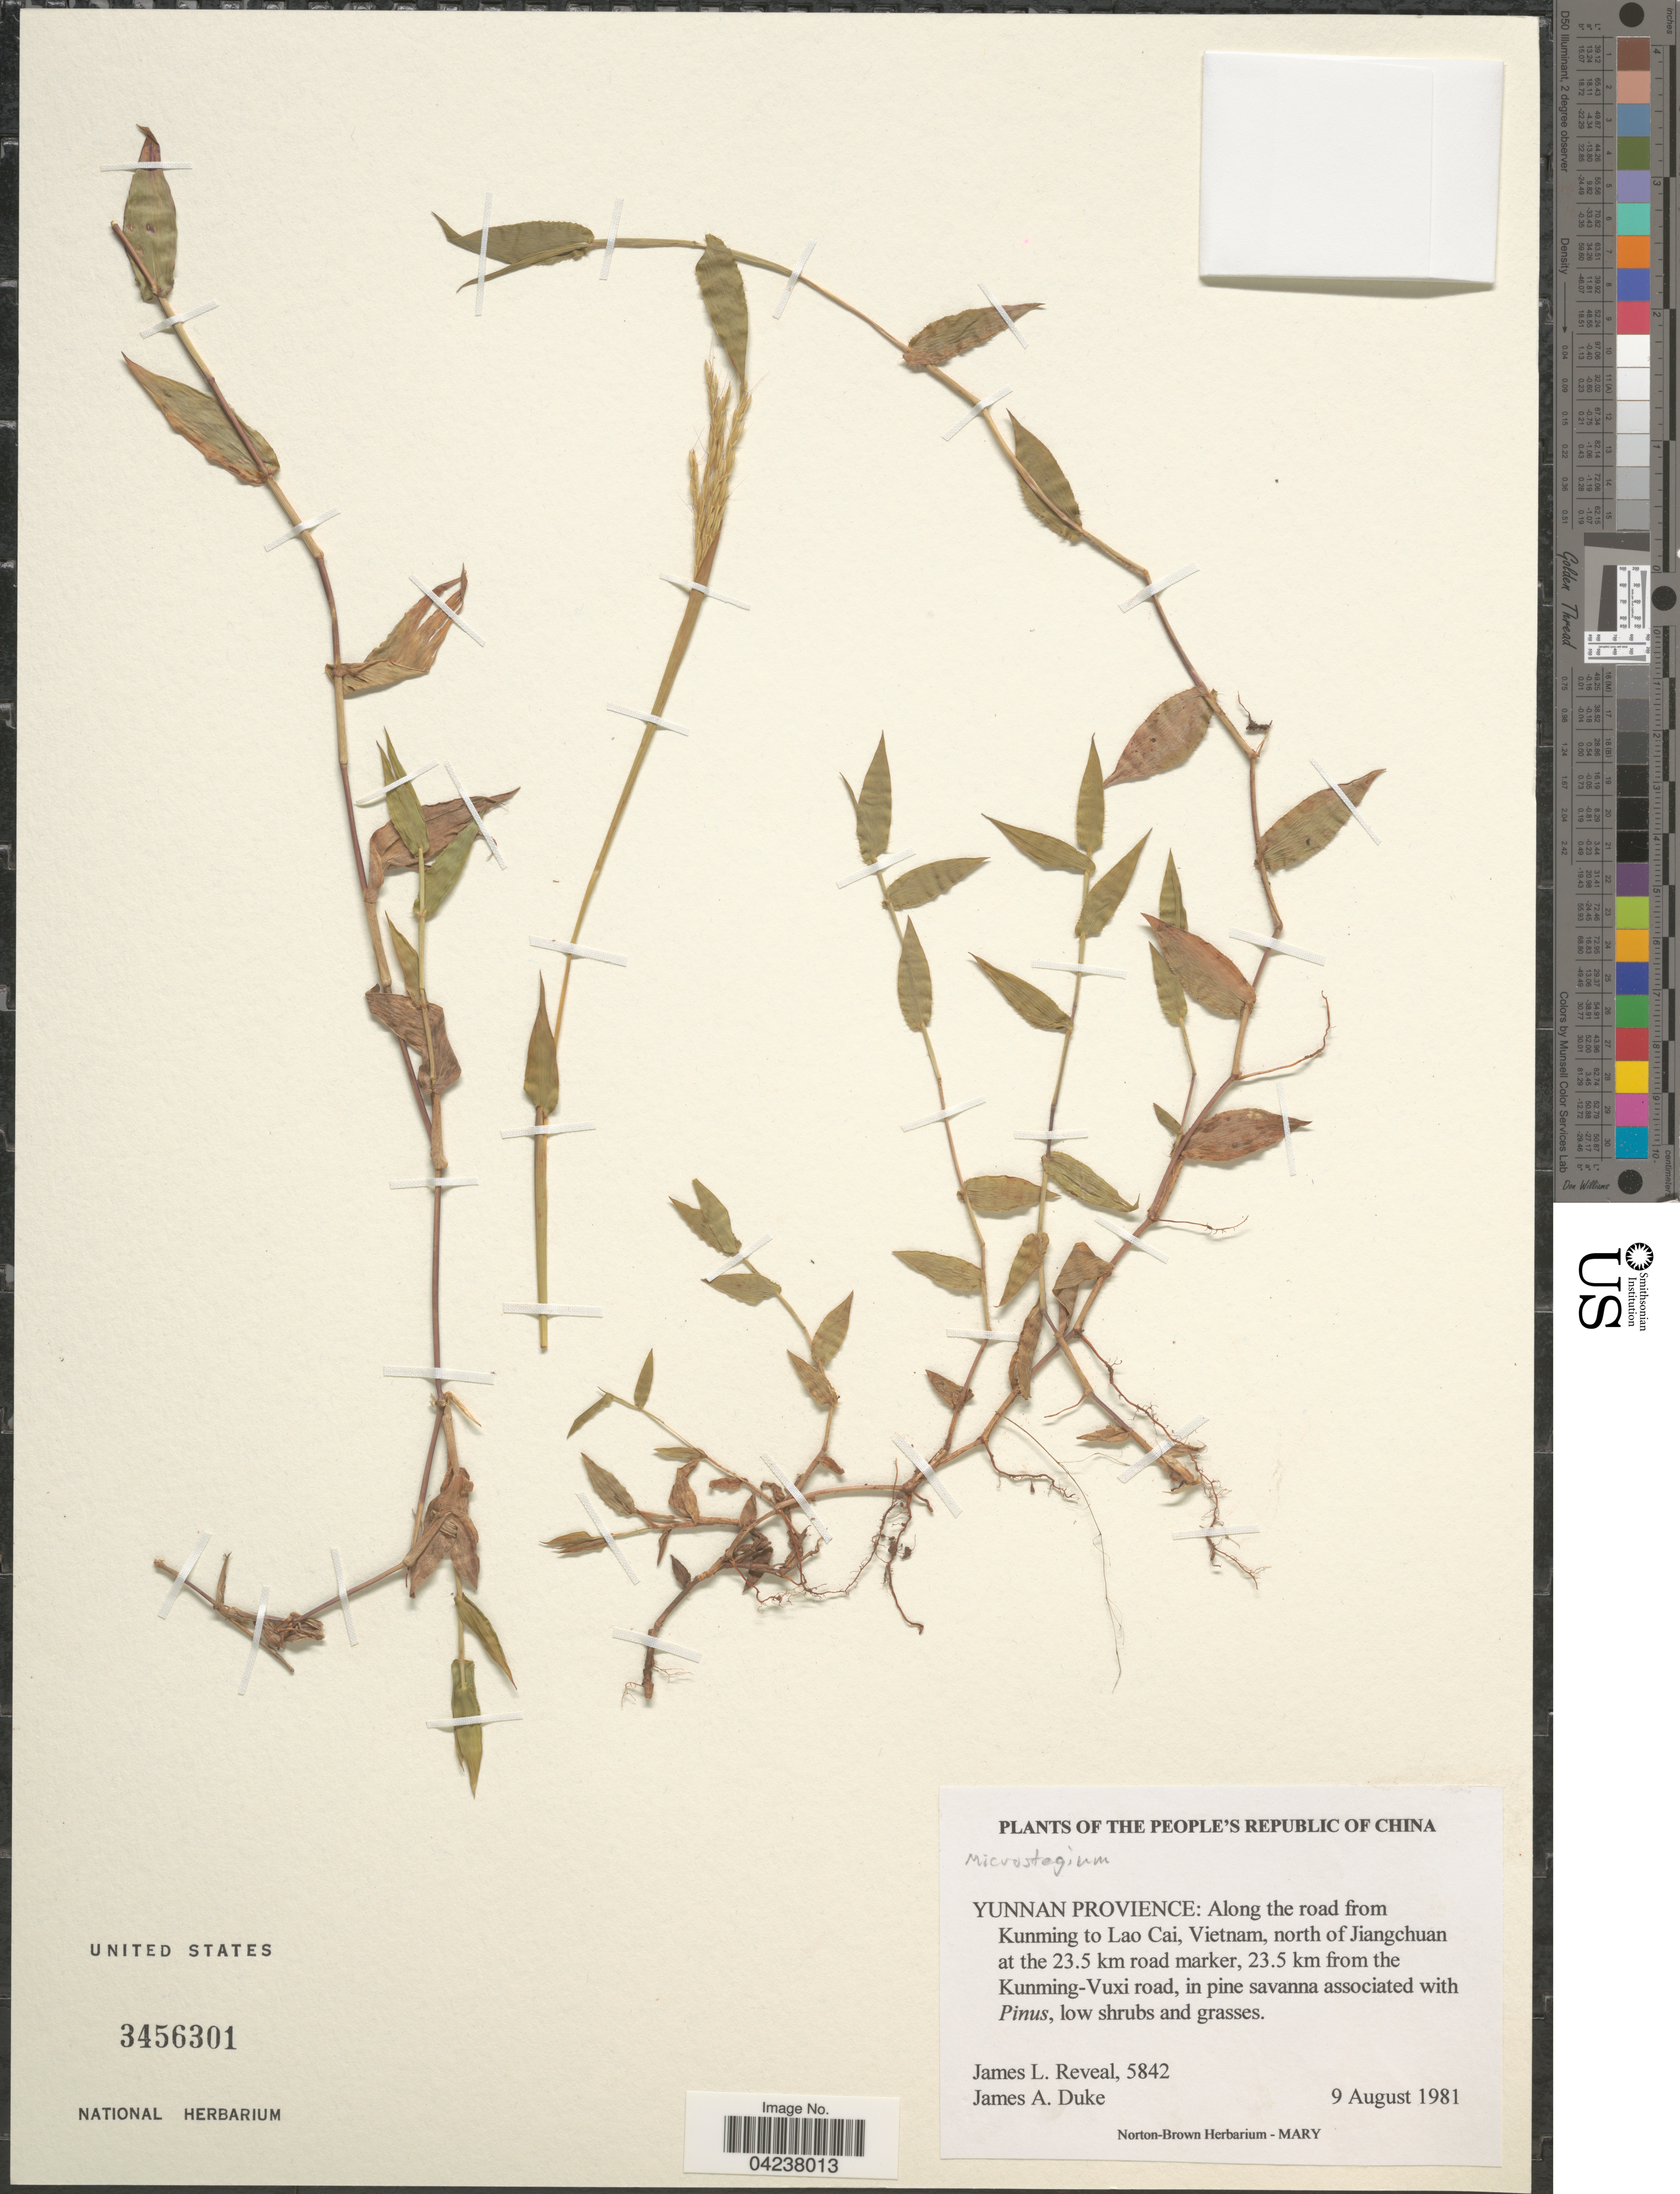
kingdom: Plantae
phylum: Tracheophyta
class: Liliopsida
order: Poales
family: Poaceae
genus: Arthraxon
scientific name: Arthraxon sp.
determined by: Barrett, Craig F.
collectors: J. L. Reveal & J. A. Duke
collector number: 5842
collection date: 1981-08-09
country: China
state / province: Yunnan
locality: Along the road from Kunming to Lao Cai, Vietnam, north of Jiangchuan at the 23.5 km road marker, 23.5 km from the Kunming-Vuxi road.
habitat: in pine savanna associated with Pinus, low shrubs and grasses.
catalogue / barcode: US 3456301